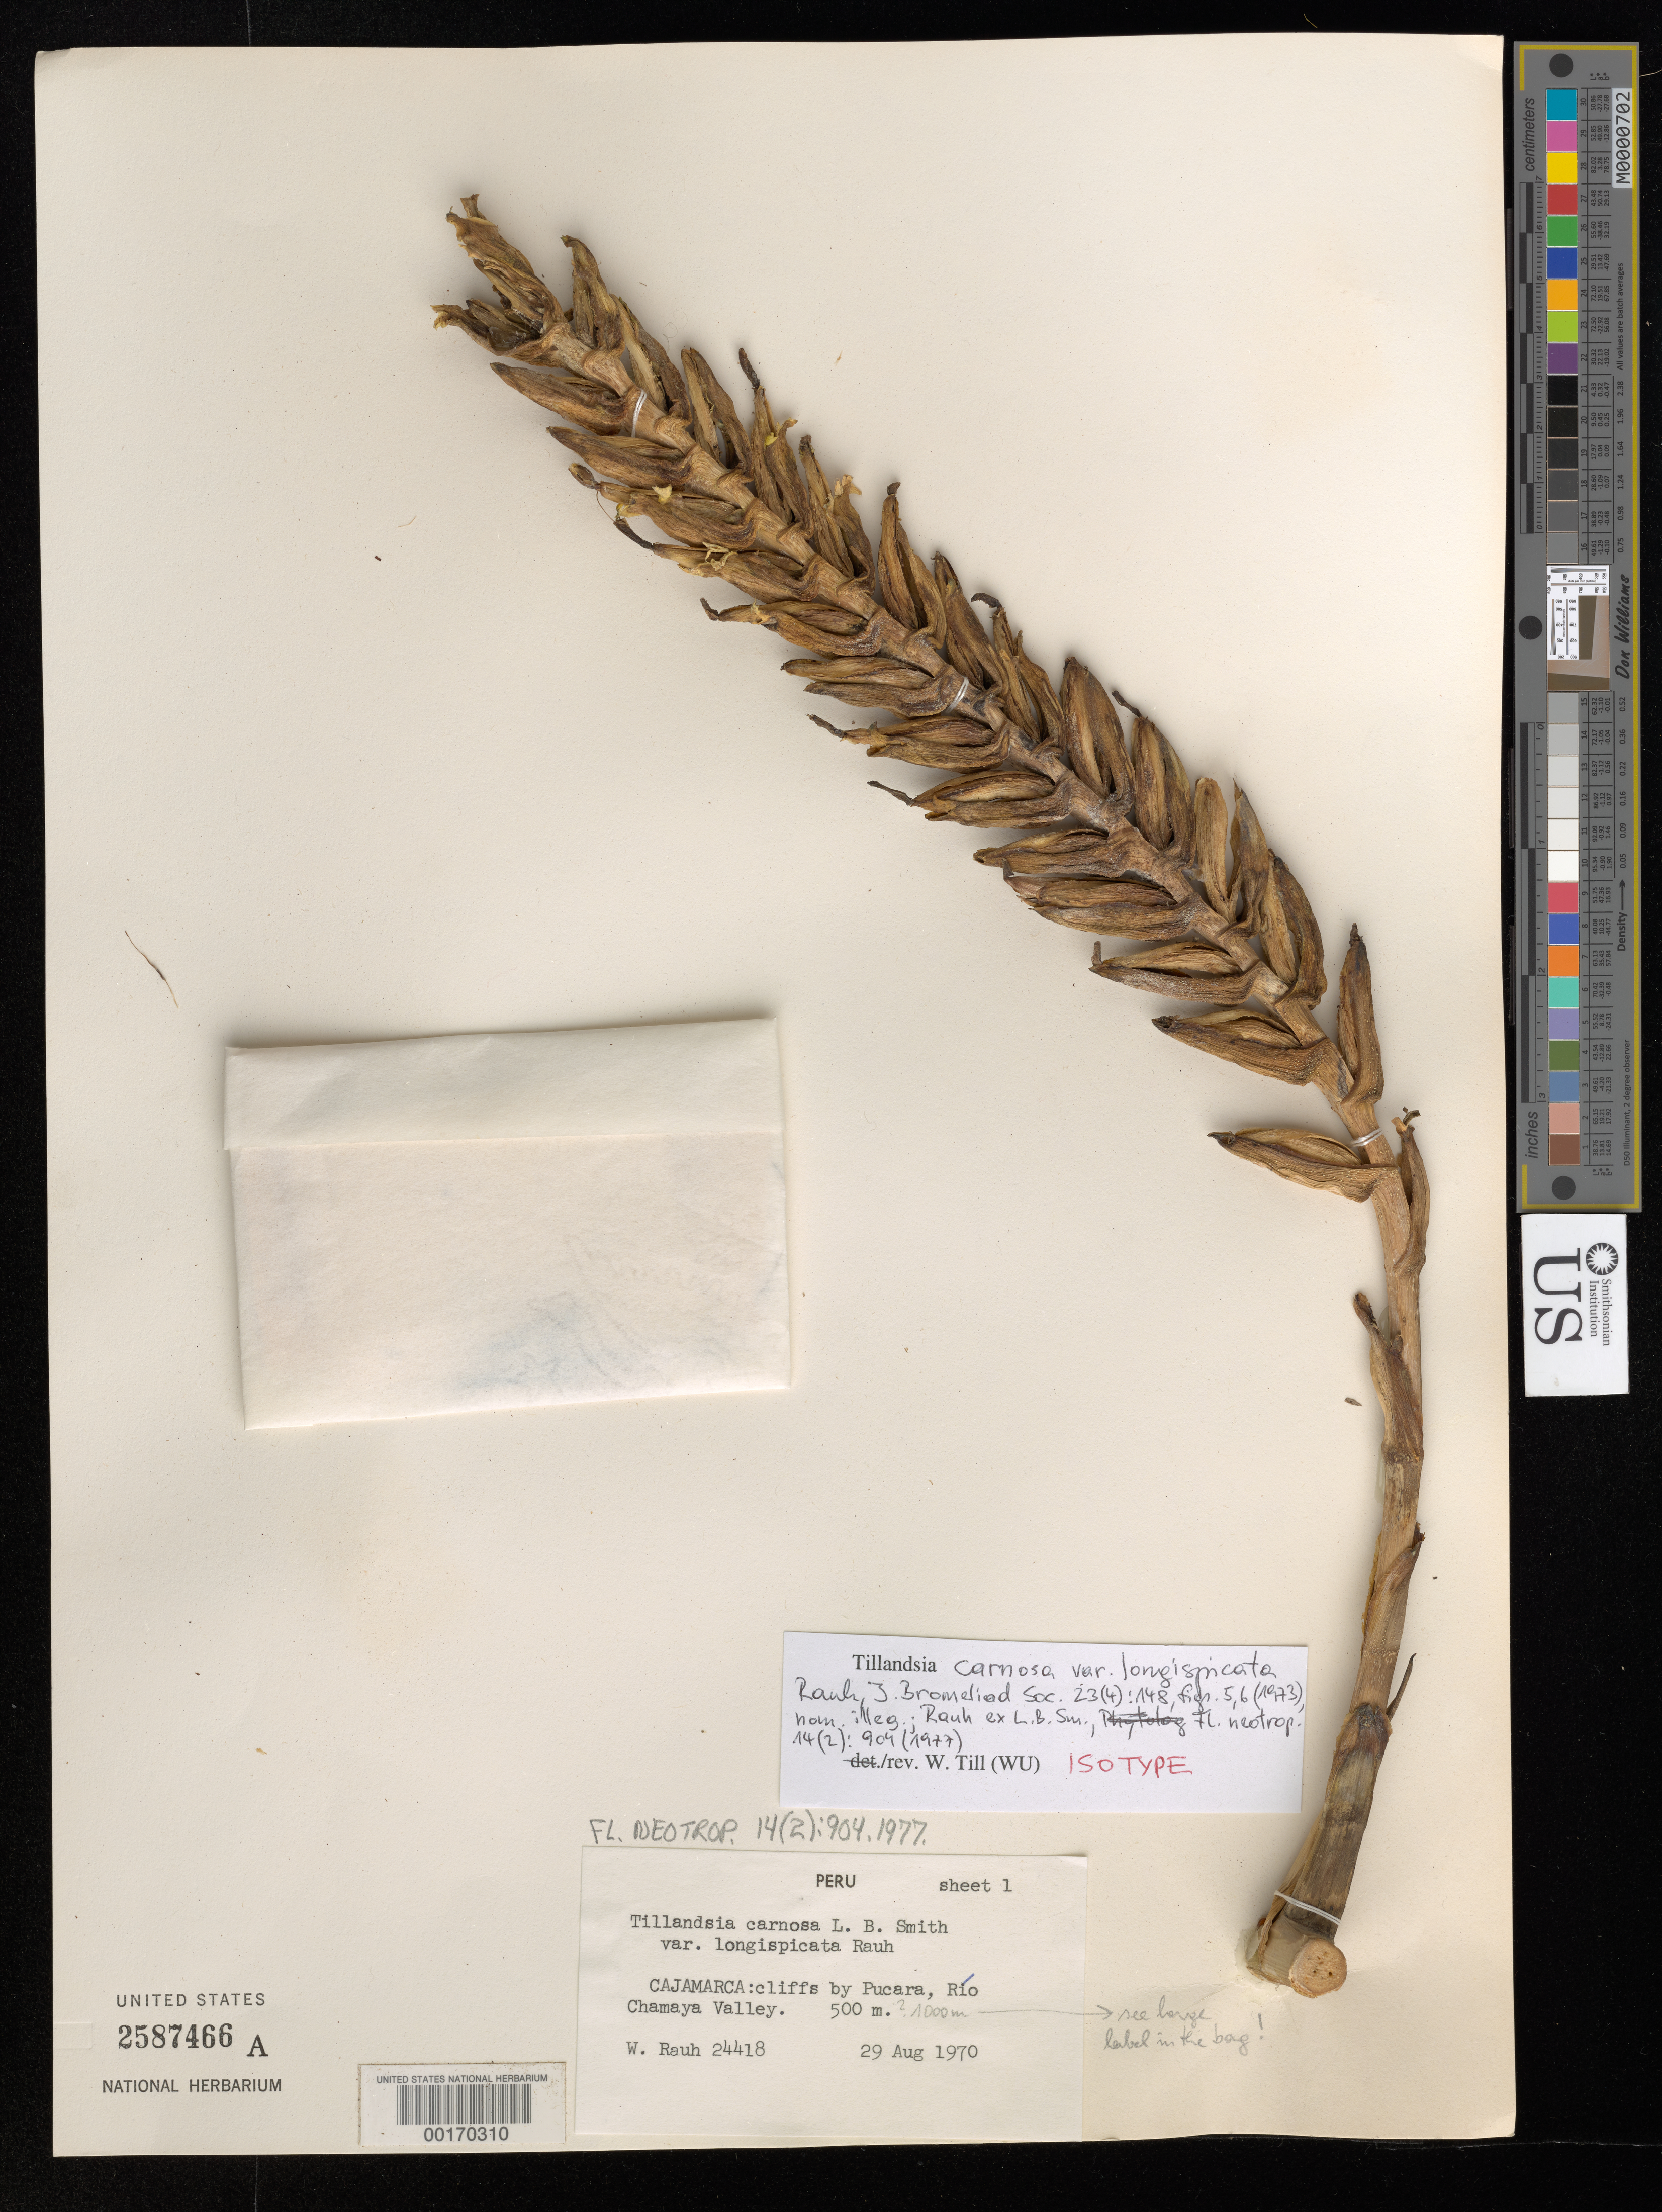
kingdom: Plantae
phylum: Tracheophyta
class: Liliopsida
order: Poales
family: Bromeliaceae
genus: Tillandsia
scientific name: Tillandsia carnosa var. longispicata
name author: Rauh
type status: Isotype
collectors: W. Rauh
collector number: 24418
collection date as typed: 29 Aug 1970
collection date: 1970-08-29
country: Peru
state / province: Cajamarca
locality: cliffs of Pucará, Río Chamaya valley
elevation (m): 700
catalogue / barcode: US 2587466A